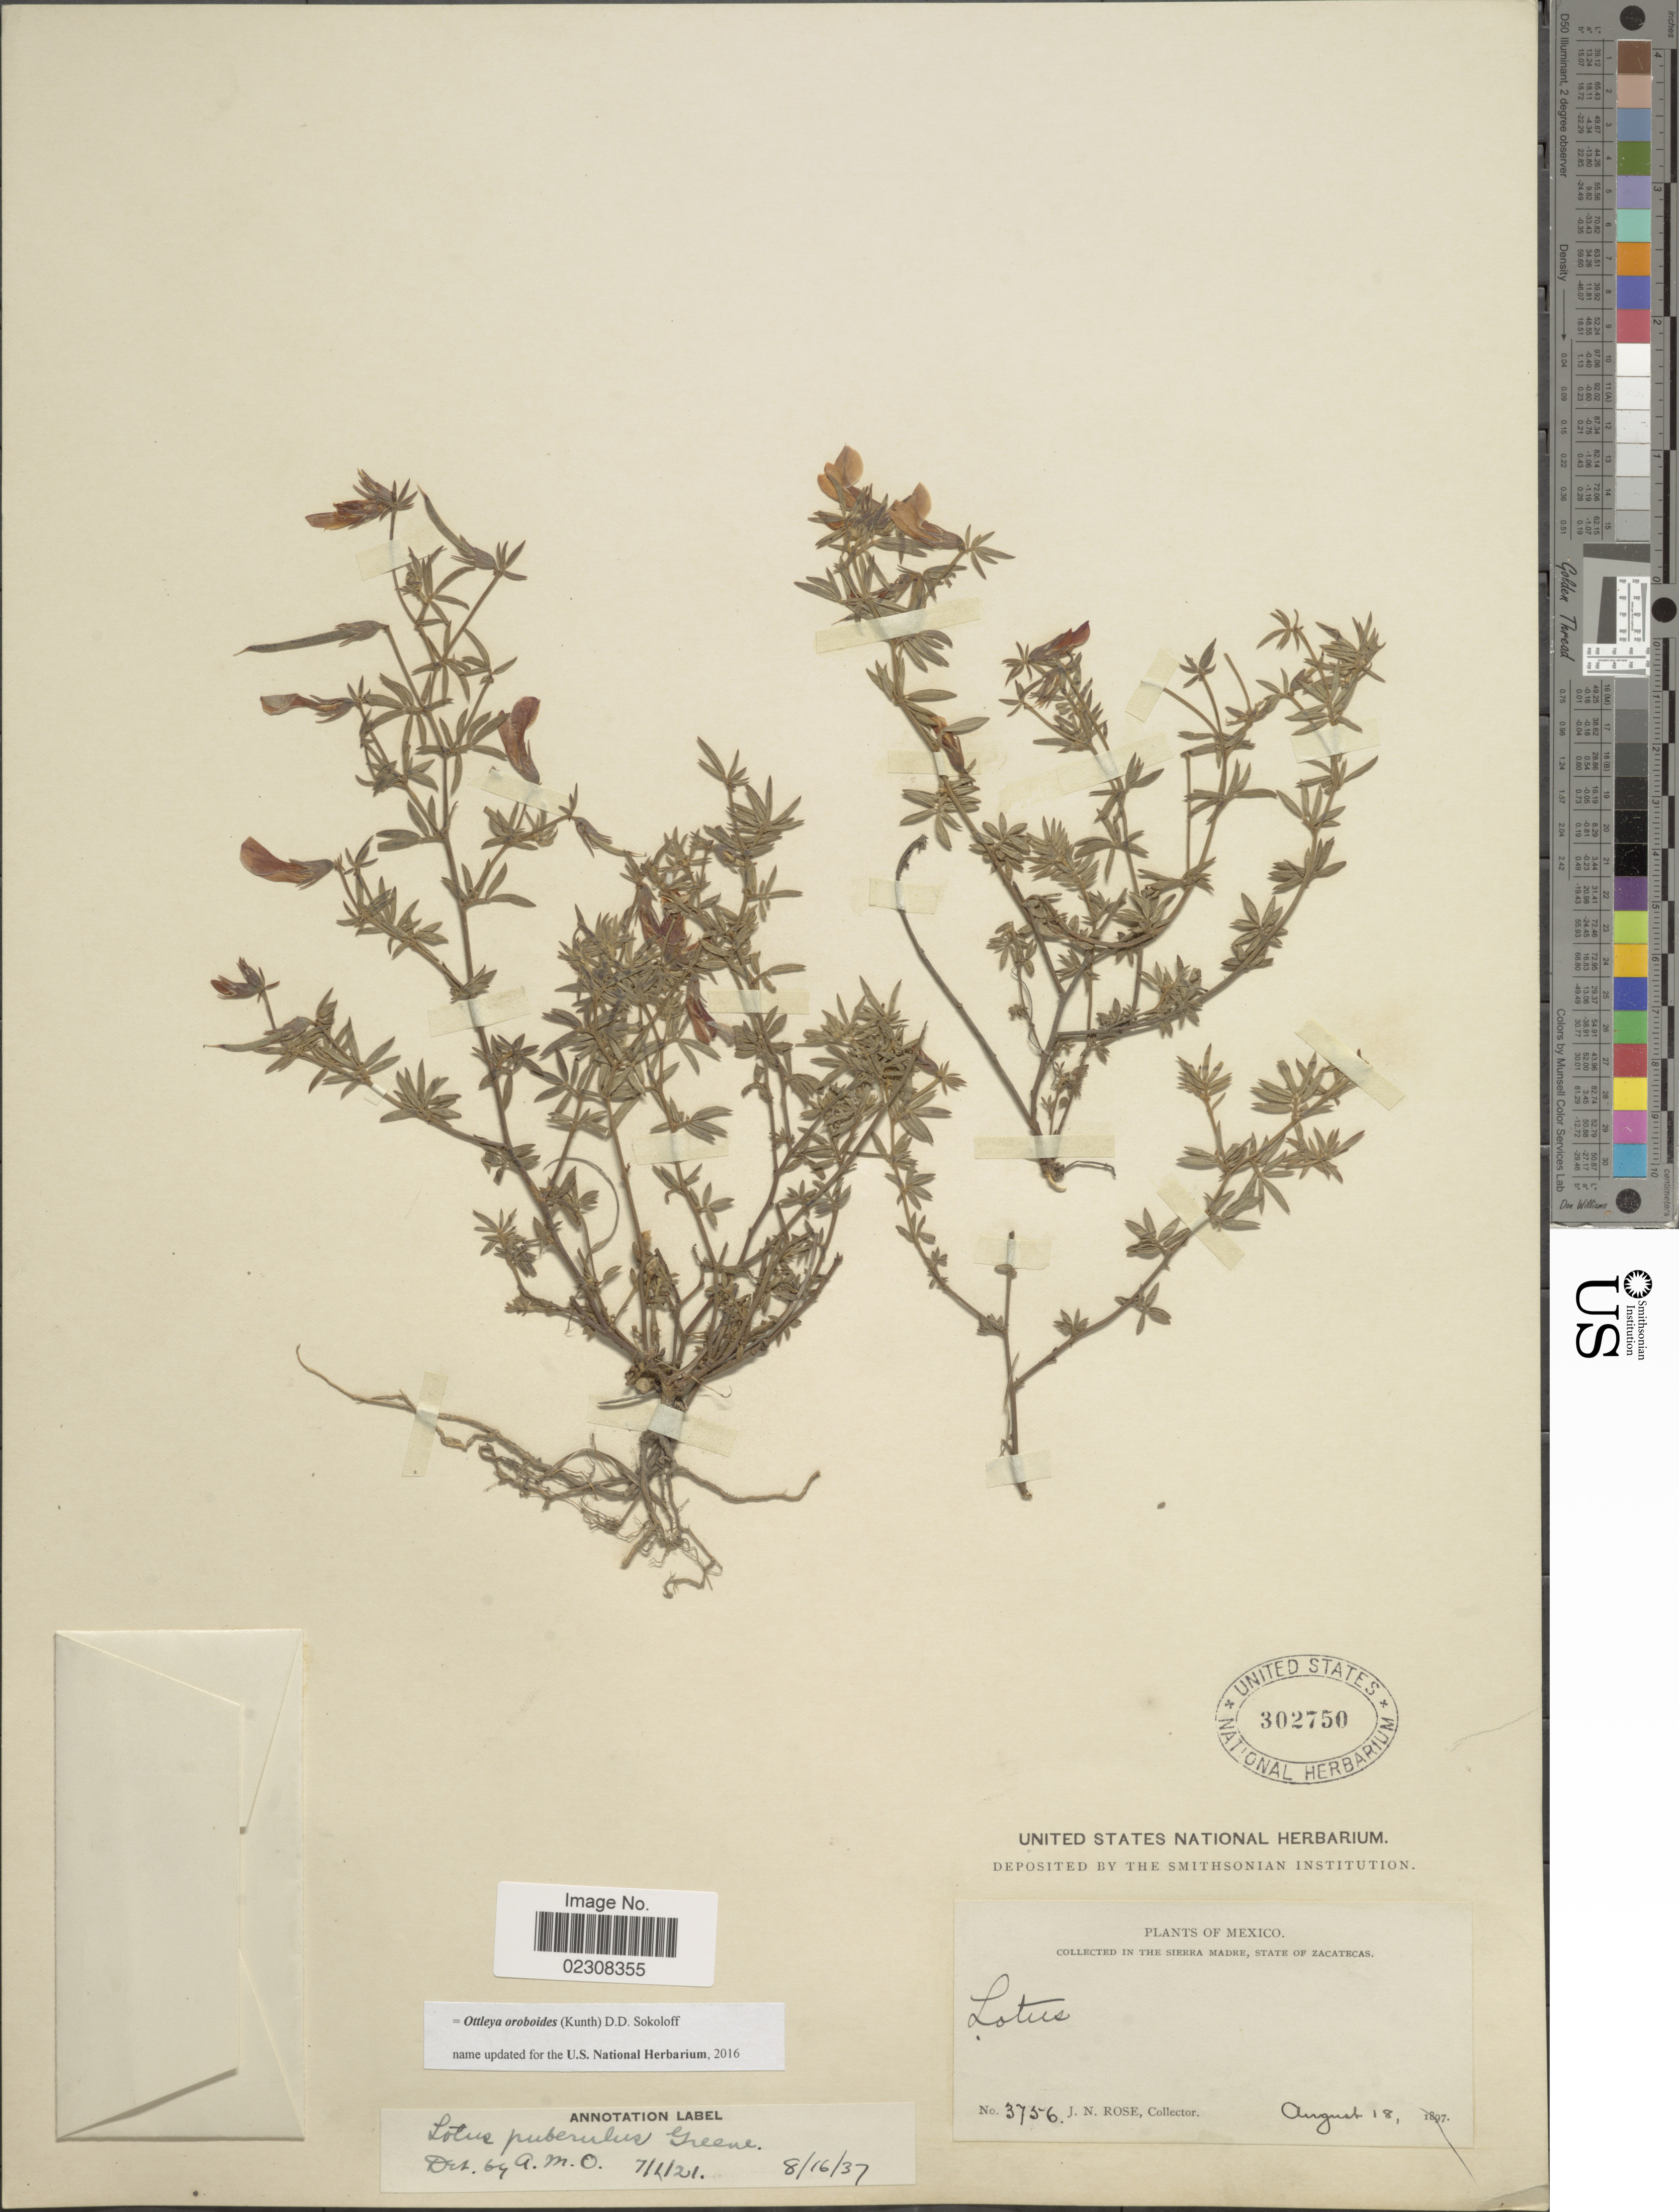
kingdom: Plantae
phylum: Tracheophyta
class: Magnoliopsida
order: Fabales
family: Fabaceae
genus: Ottleya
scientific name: Ottleya oroboides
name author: (Kunth) D.D. Sokoloff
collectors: J. N. Rose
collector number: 3756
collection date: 1897-08-18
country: Mexico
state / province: Zacatecas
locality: In the Sierra Madre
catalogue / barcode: US 302750